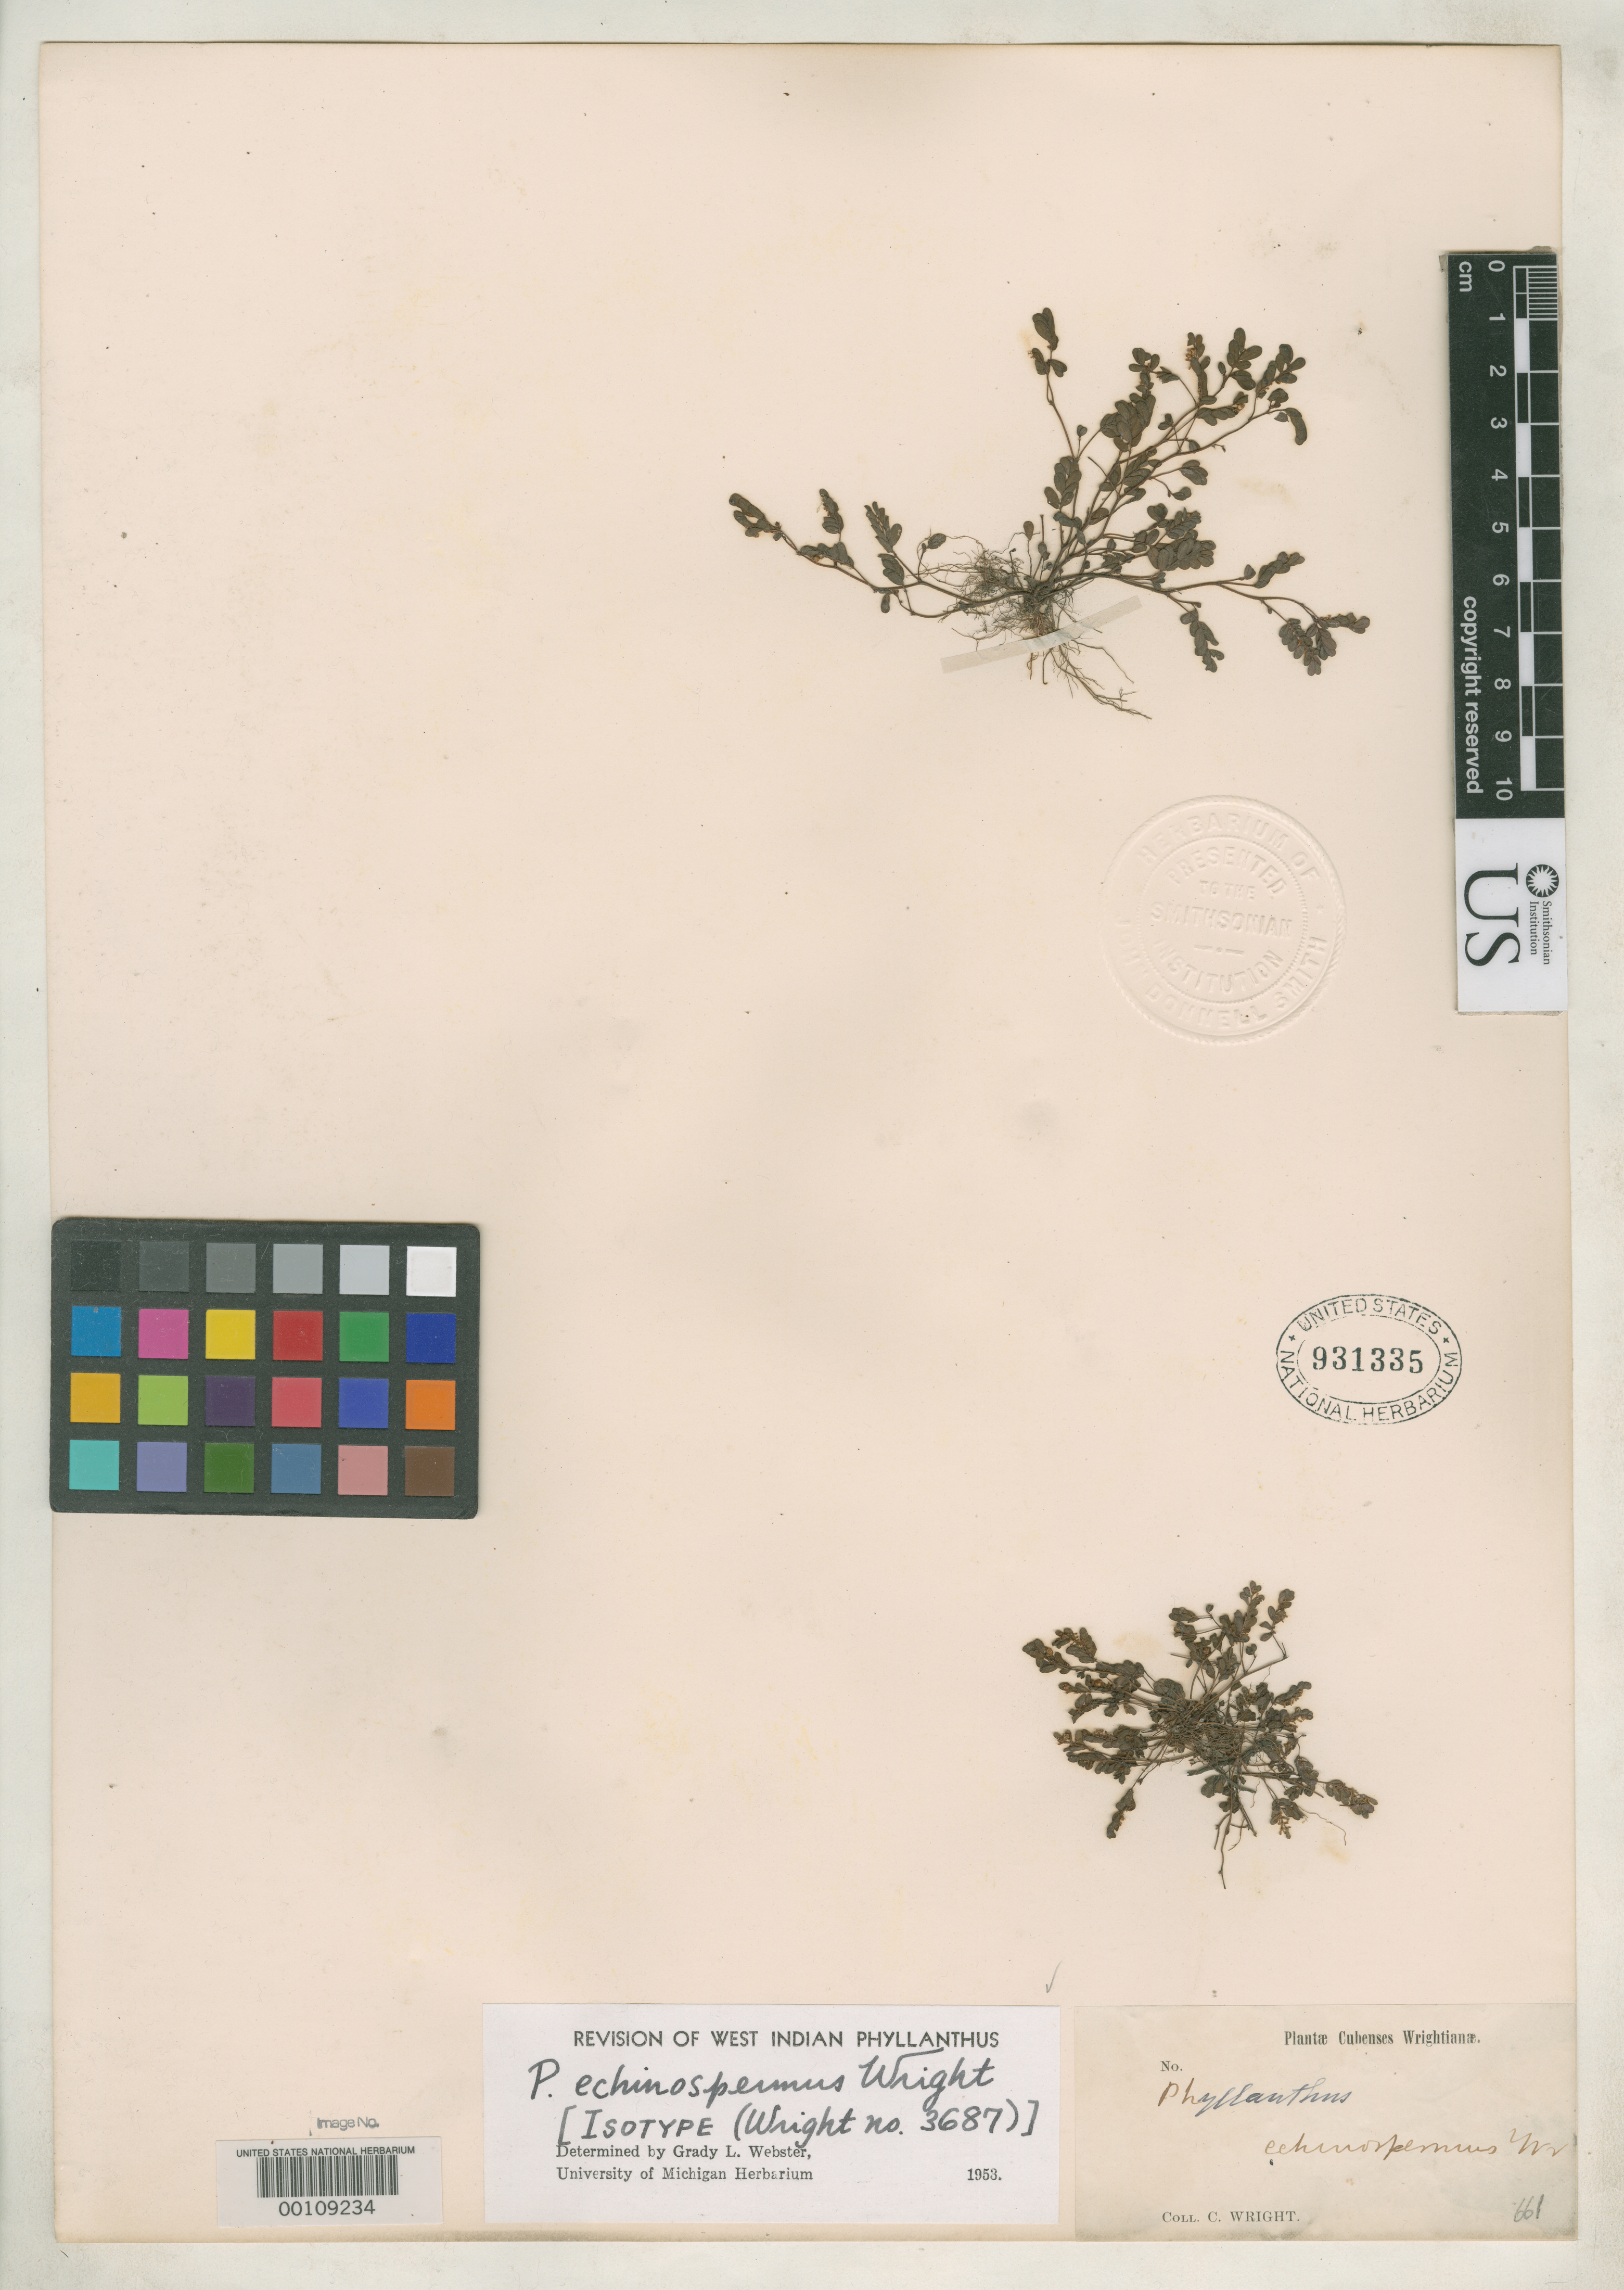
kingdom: Plantae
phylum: Tracheophyta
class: Magnoliopsida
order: Malpighiales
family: Phyllanthaceae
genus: Phyllanthus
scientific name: Phyllanthus echinospermus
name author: C. Wright in Sauvalle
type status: Isotype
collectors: C. Wright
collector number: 3687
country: Cuba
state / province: Pinar del Río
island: Greater Antilles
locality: Near Lamaquina de Tarafa.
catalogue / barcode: US 931335